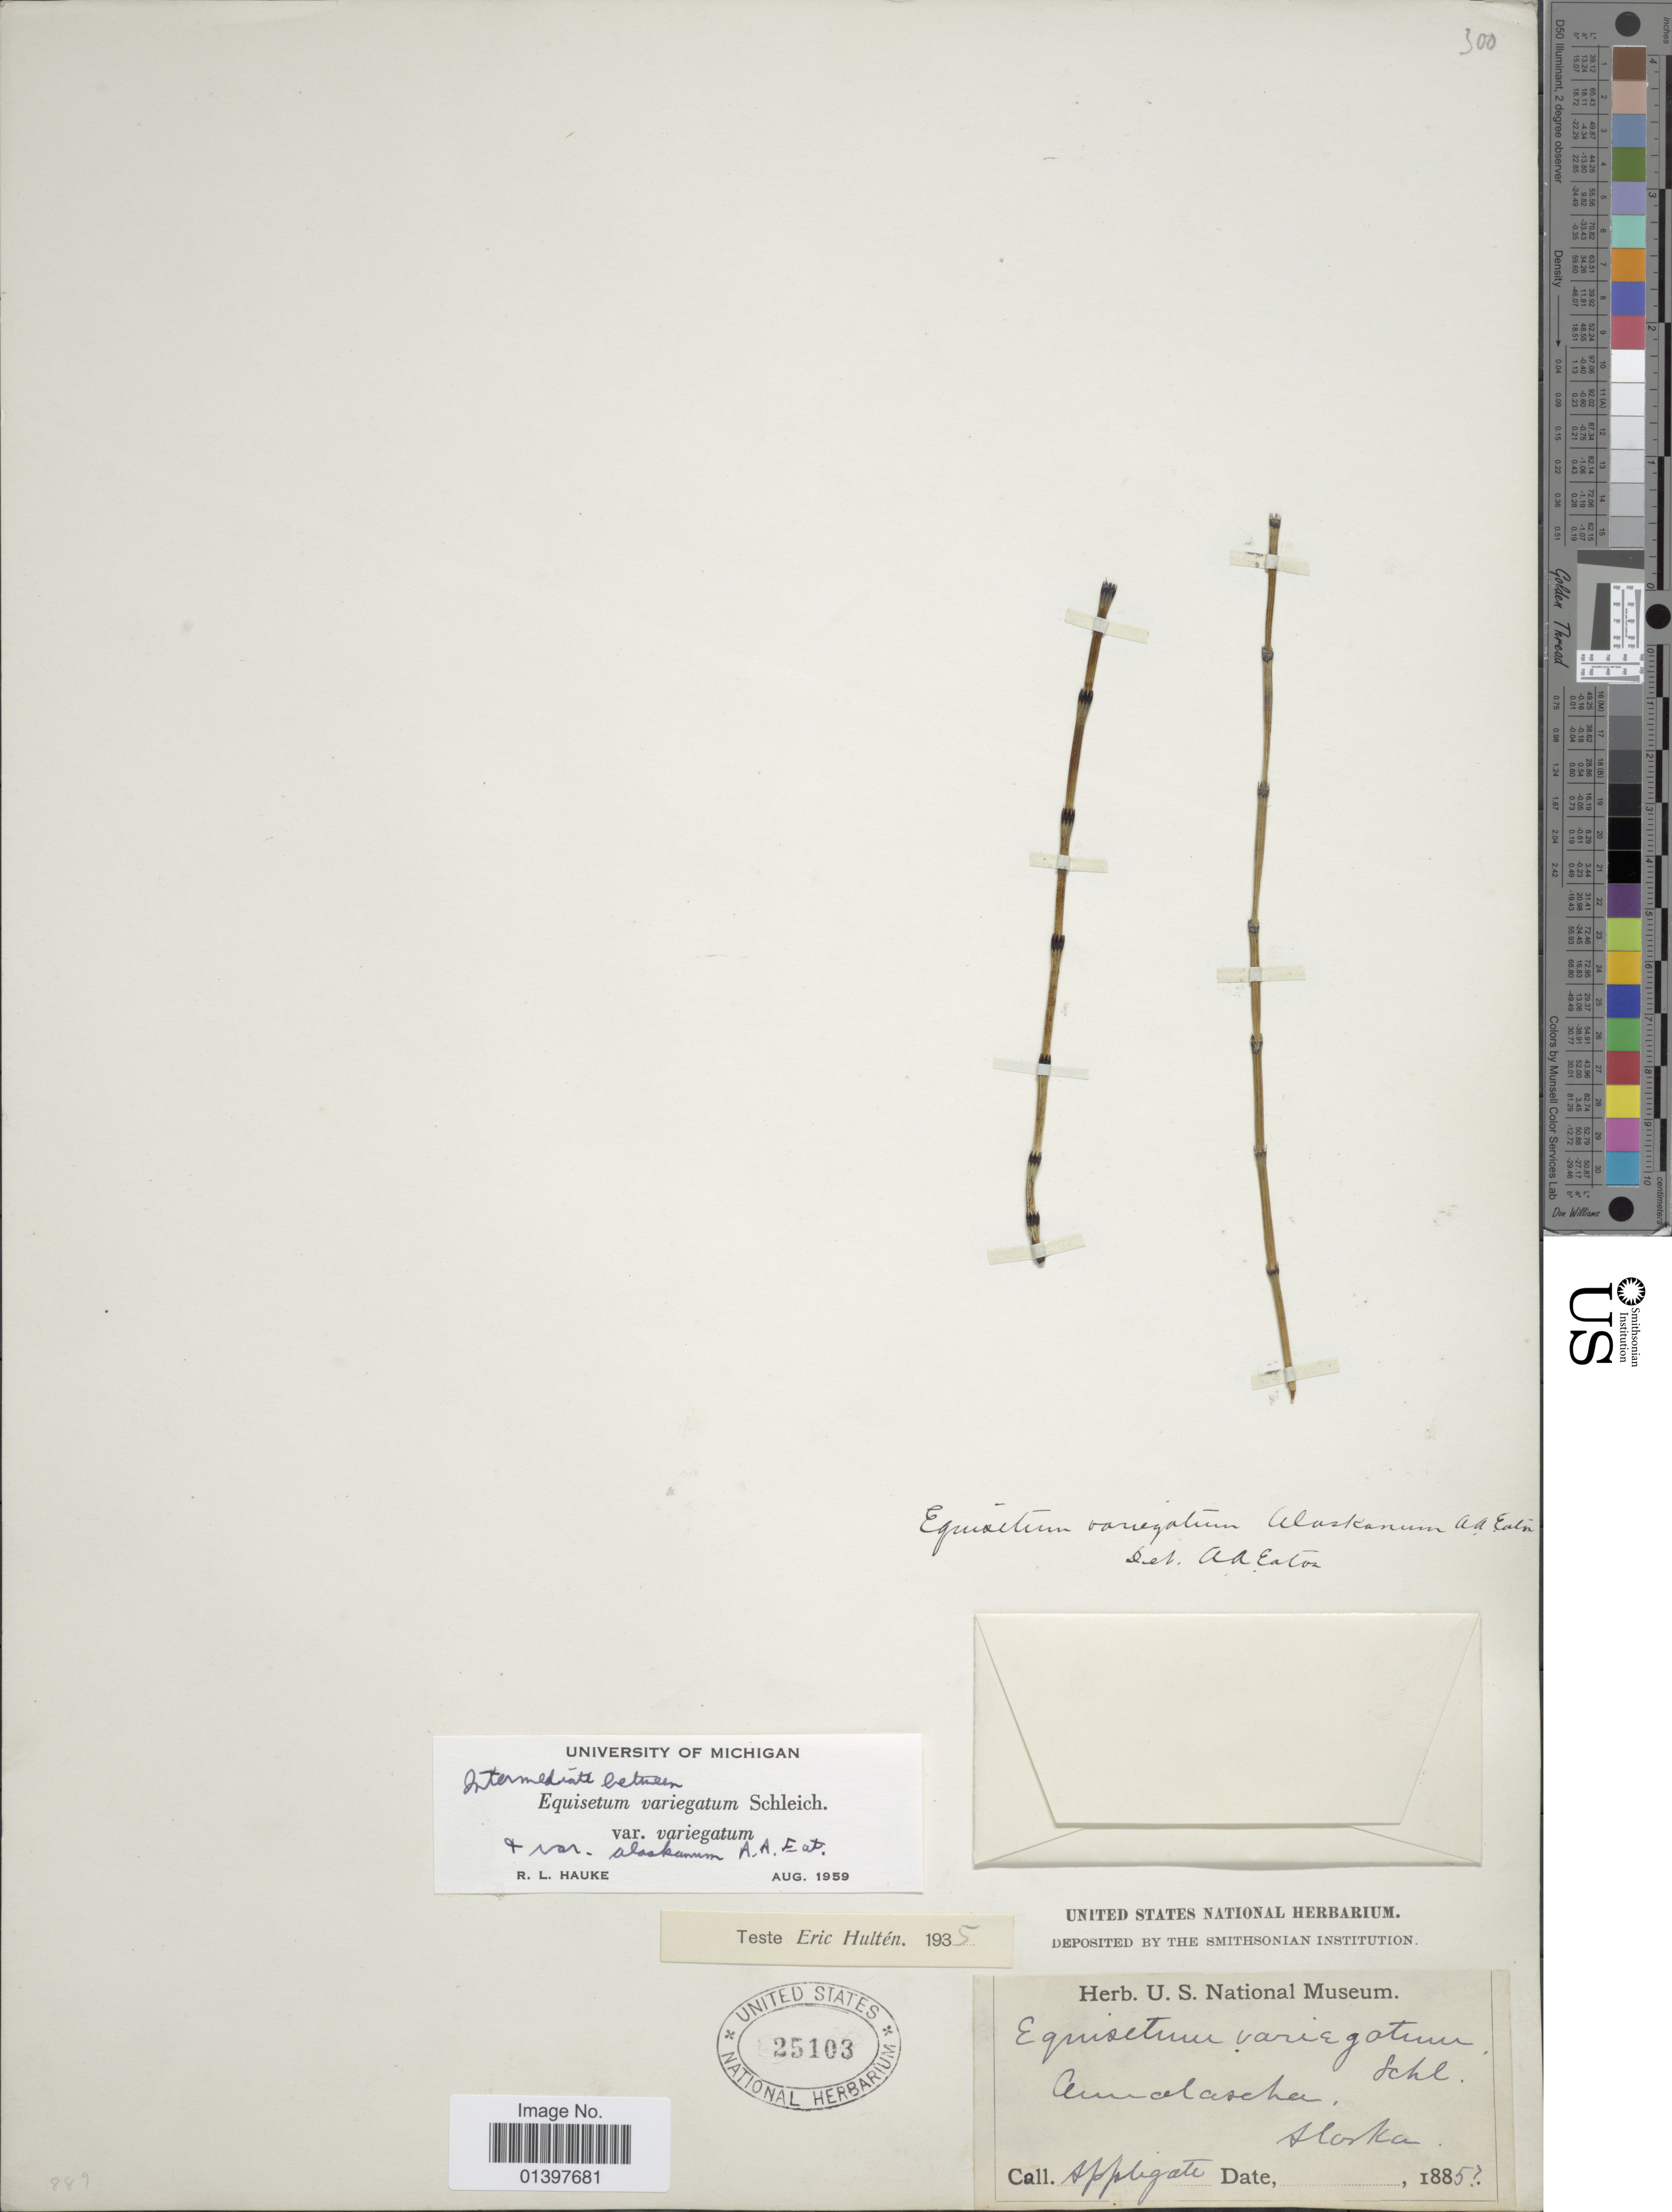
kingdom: Plantae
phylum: Tracheophyta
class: Polypodiopsida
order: Equisetales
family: Equisetaceae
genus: Equisetum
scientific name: Equisetum variegatum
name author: Schleich. ex F. Weber & D. Mohr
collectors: -- Applegate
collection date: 1885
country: United States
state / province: Alaska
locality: Amalascha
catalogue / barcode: US 25103